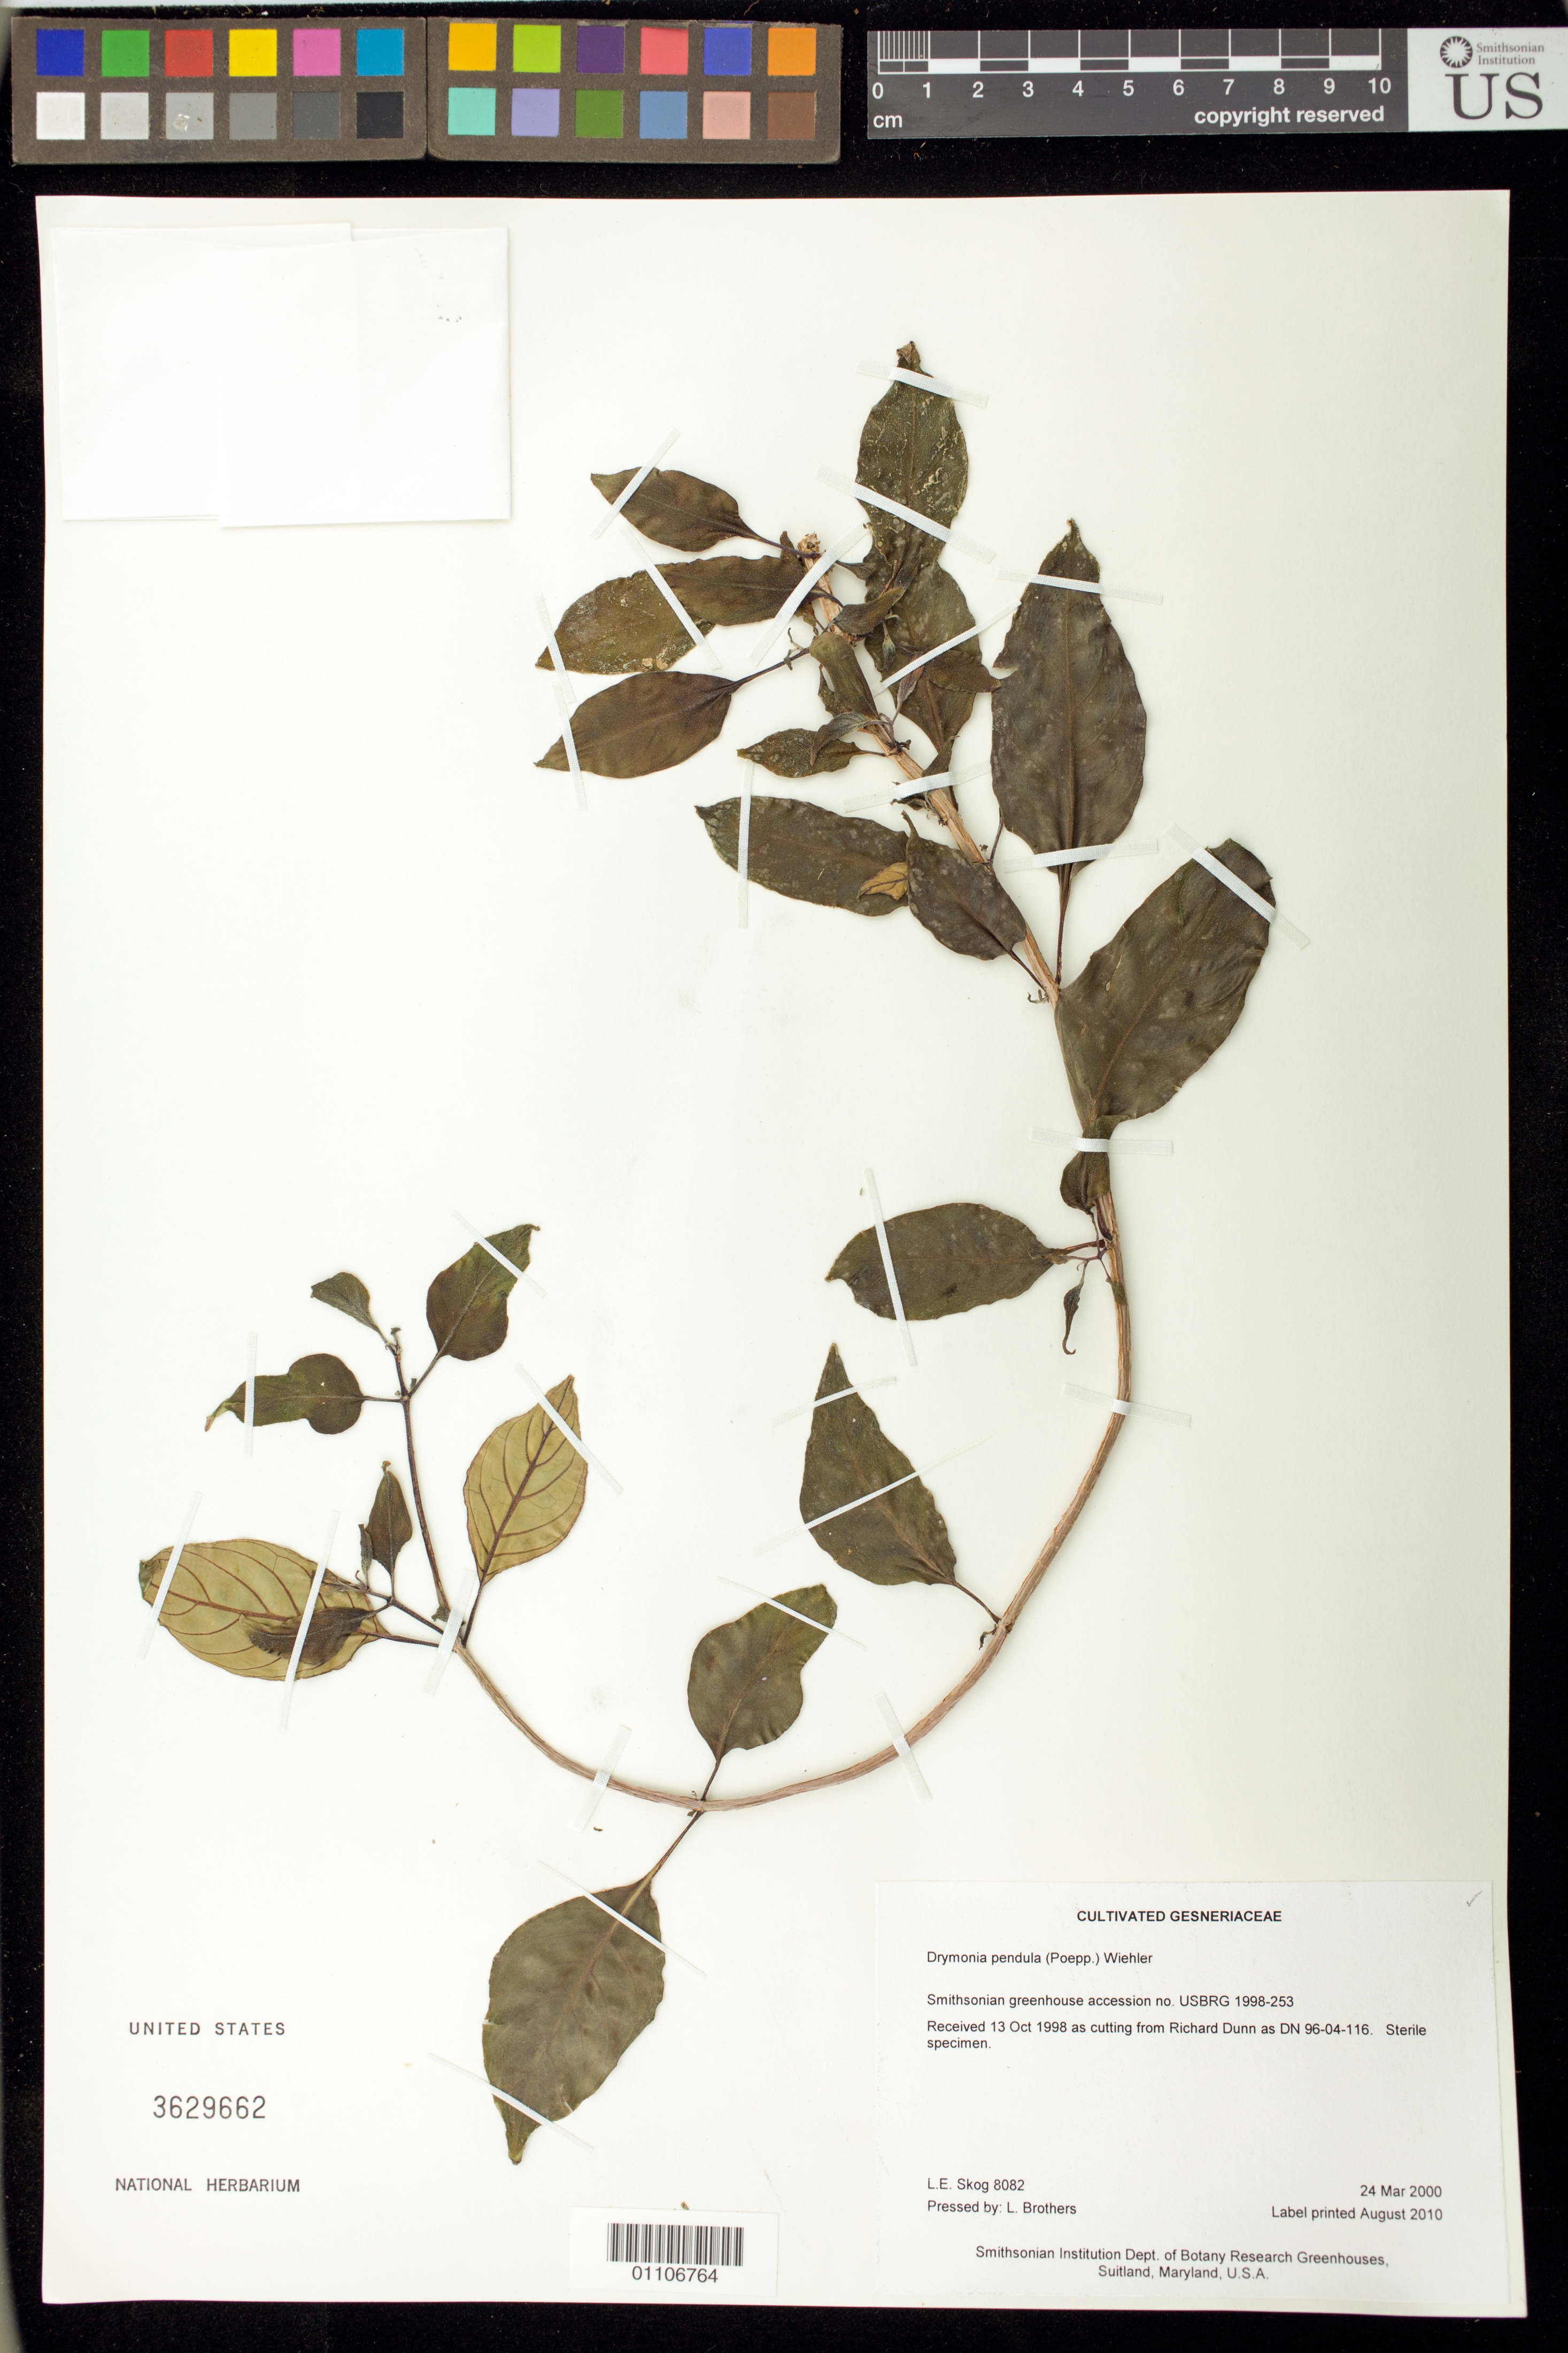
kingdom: Plantae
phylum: Tracheophyta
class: Magnoliopsida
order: Lamiales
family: Gesneriaceae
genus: Drymonia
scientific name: Drymonia pendula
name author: (Poepp.) Wiehler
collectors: L. E. Skog & L. Brothers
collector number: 8082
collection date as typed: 24 Mar 2000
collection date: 2000-03-24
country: United States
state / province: Maryland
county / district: Prince George's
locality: Smithsonian Institution Dept. of Botany Research Greenhouses, Suitland, Maryland, U.S.A.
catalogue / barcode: US 3629662